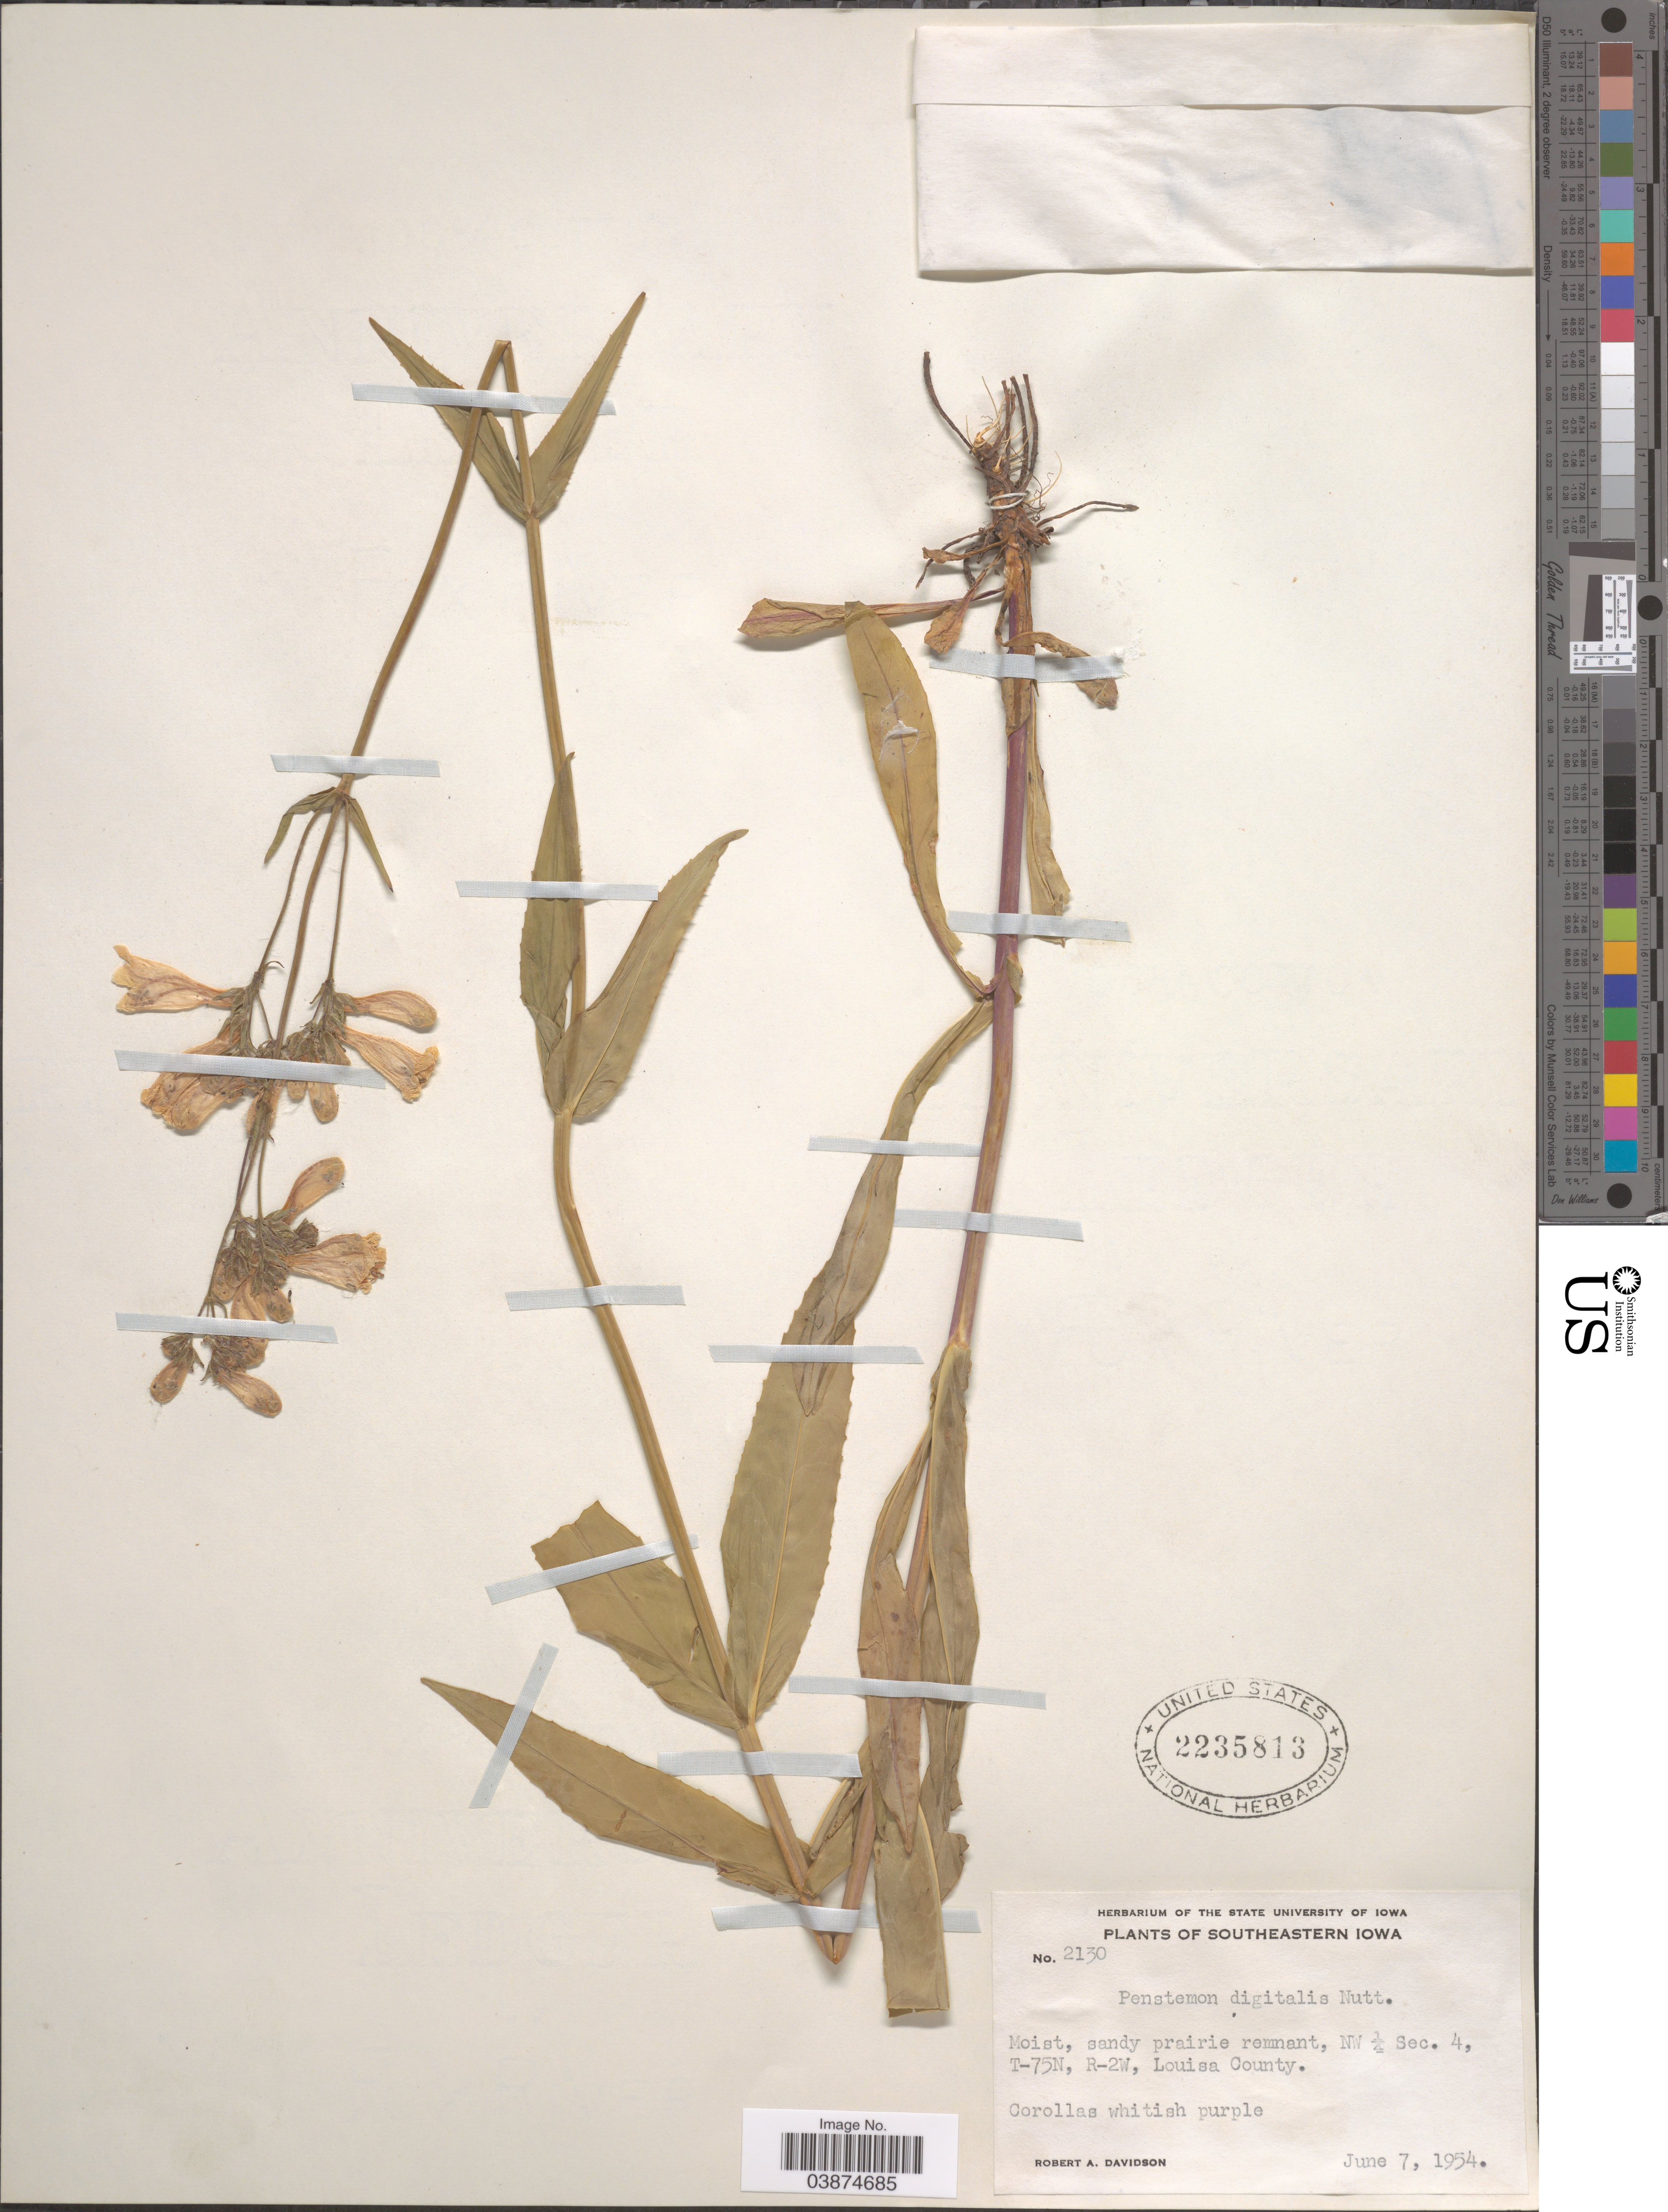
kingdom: Plantae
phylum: Tracheophyta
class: Magnoliopsida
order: Lamiales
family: Plantaginaceae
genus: Penstemon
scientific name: Penstemon digitalis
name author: Nutt. ex Sims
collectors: R. A. Davidson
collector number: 2130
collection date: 1954-06-07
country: United States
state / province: Iowa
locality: Southeastern Iowa. NW ¼ Sec. 4, T-75N, R-2W, Louisa County.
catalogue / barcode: US 2235813